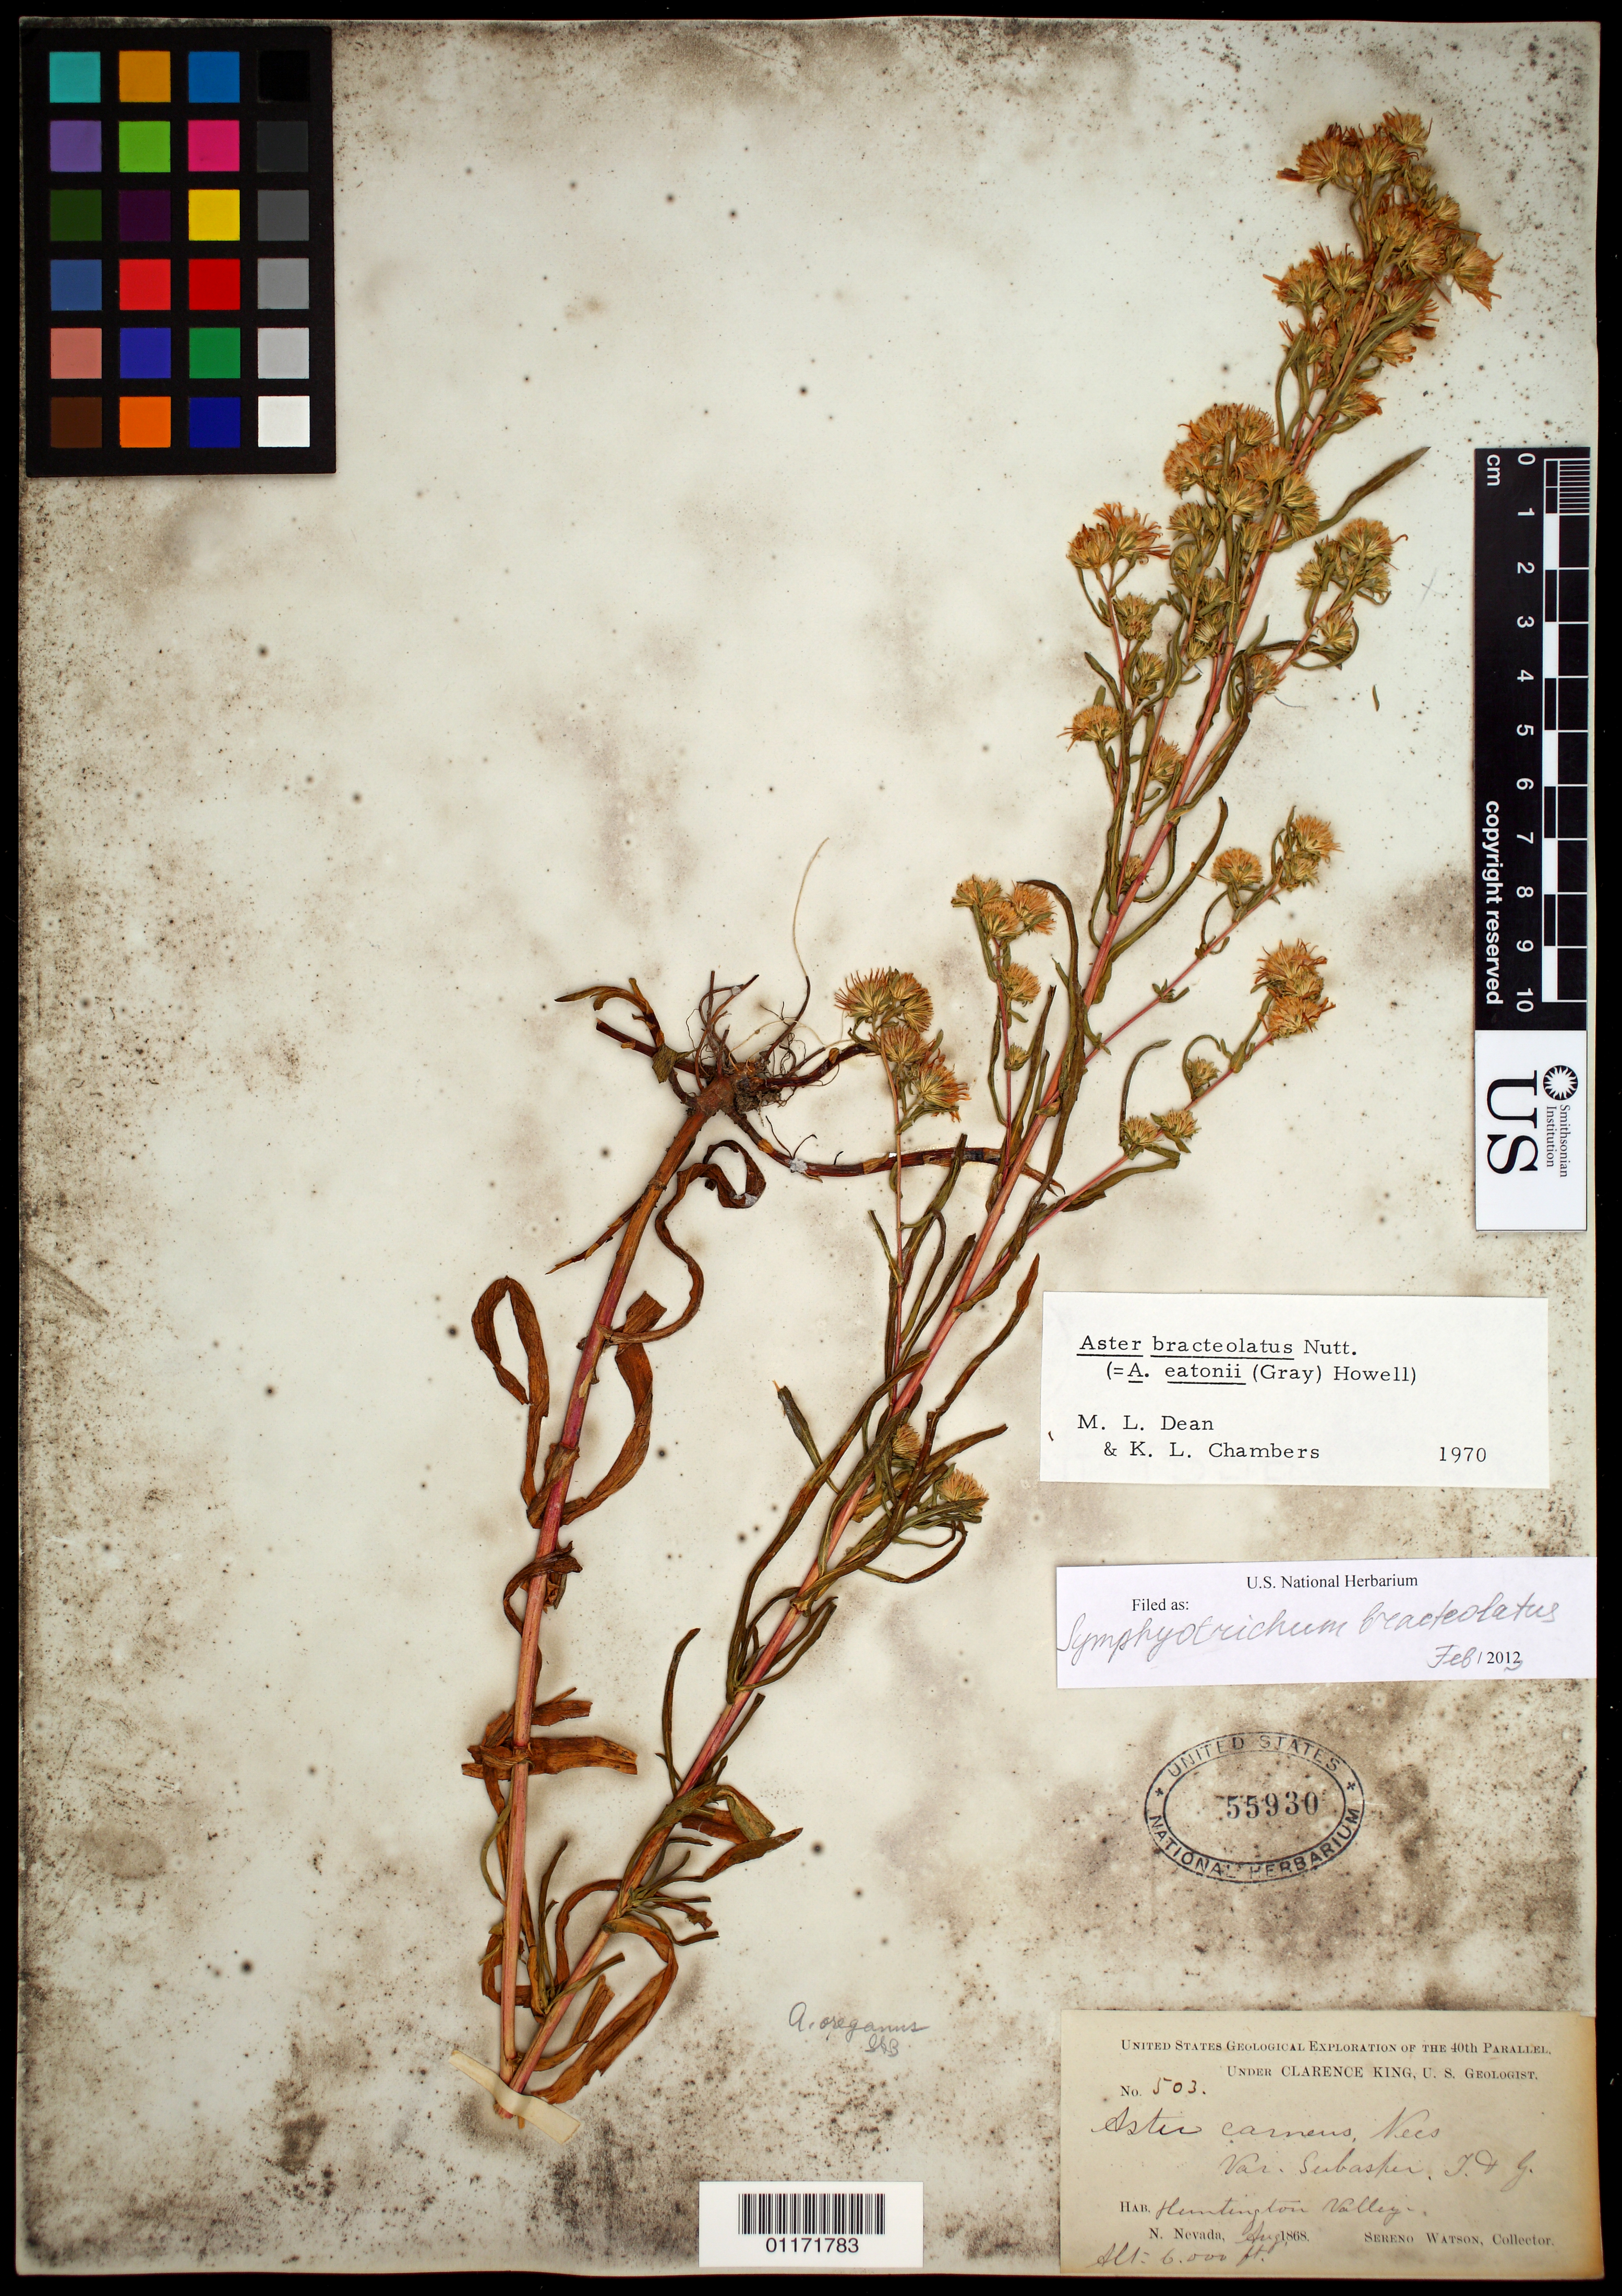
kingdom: Plantae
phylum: Tracheophyta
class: Magnoliopsida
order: Asterales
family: Asteraceae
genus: Symphyotrichum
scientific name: Symphyotrichum bracteolatum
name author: (Nutt.) G.L. Nesom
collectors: S. Watson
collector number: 503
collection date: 1868-08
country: United States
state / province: Nevada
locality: Huntington Valley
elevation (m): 1829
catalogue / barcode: US 55930